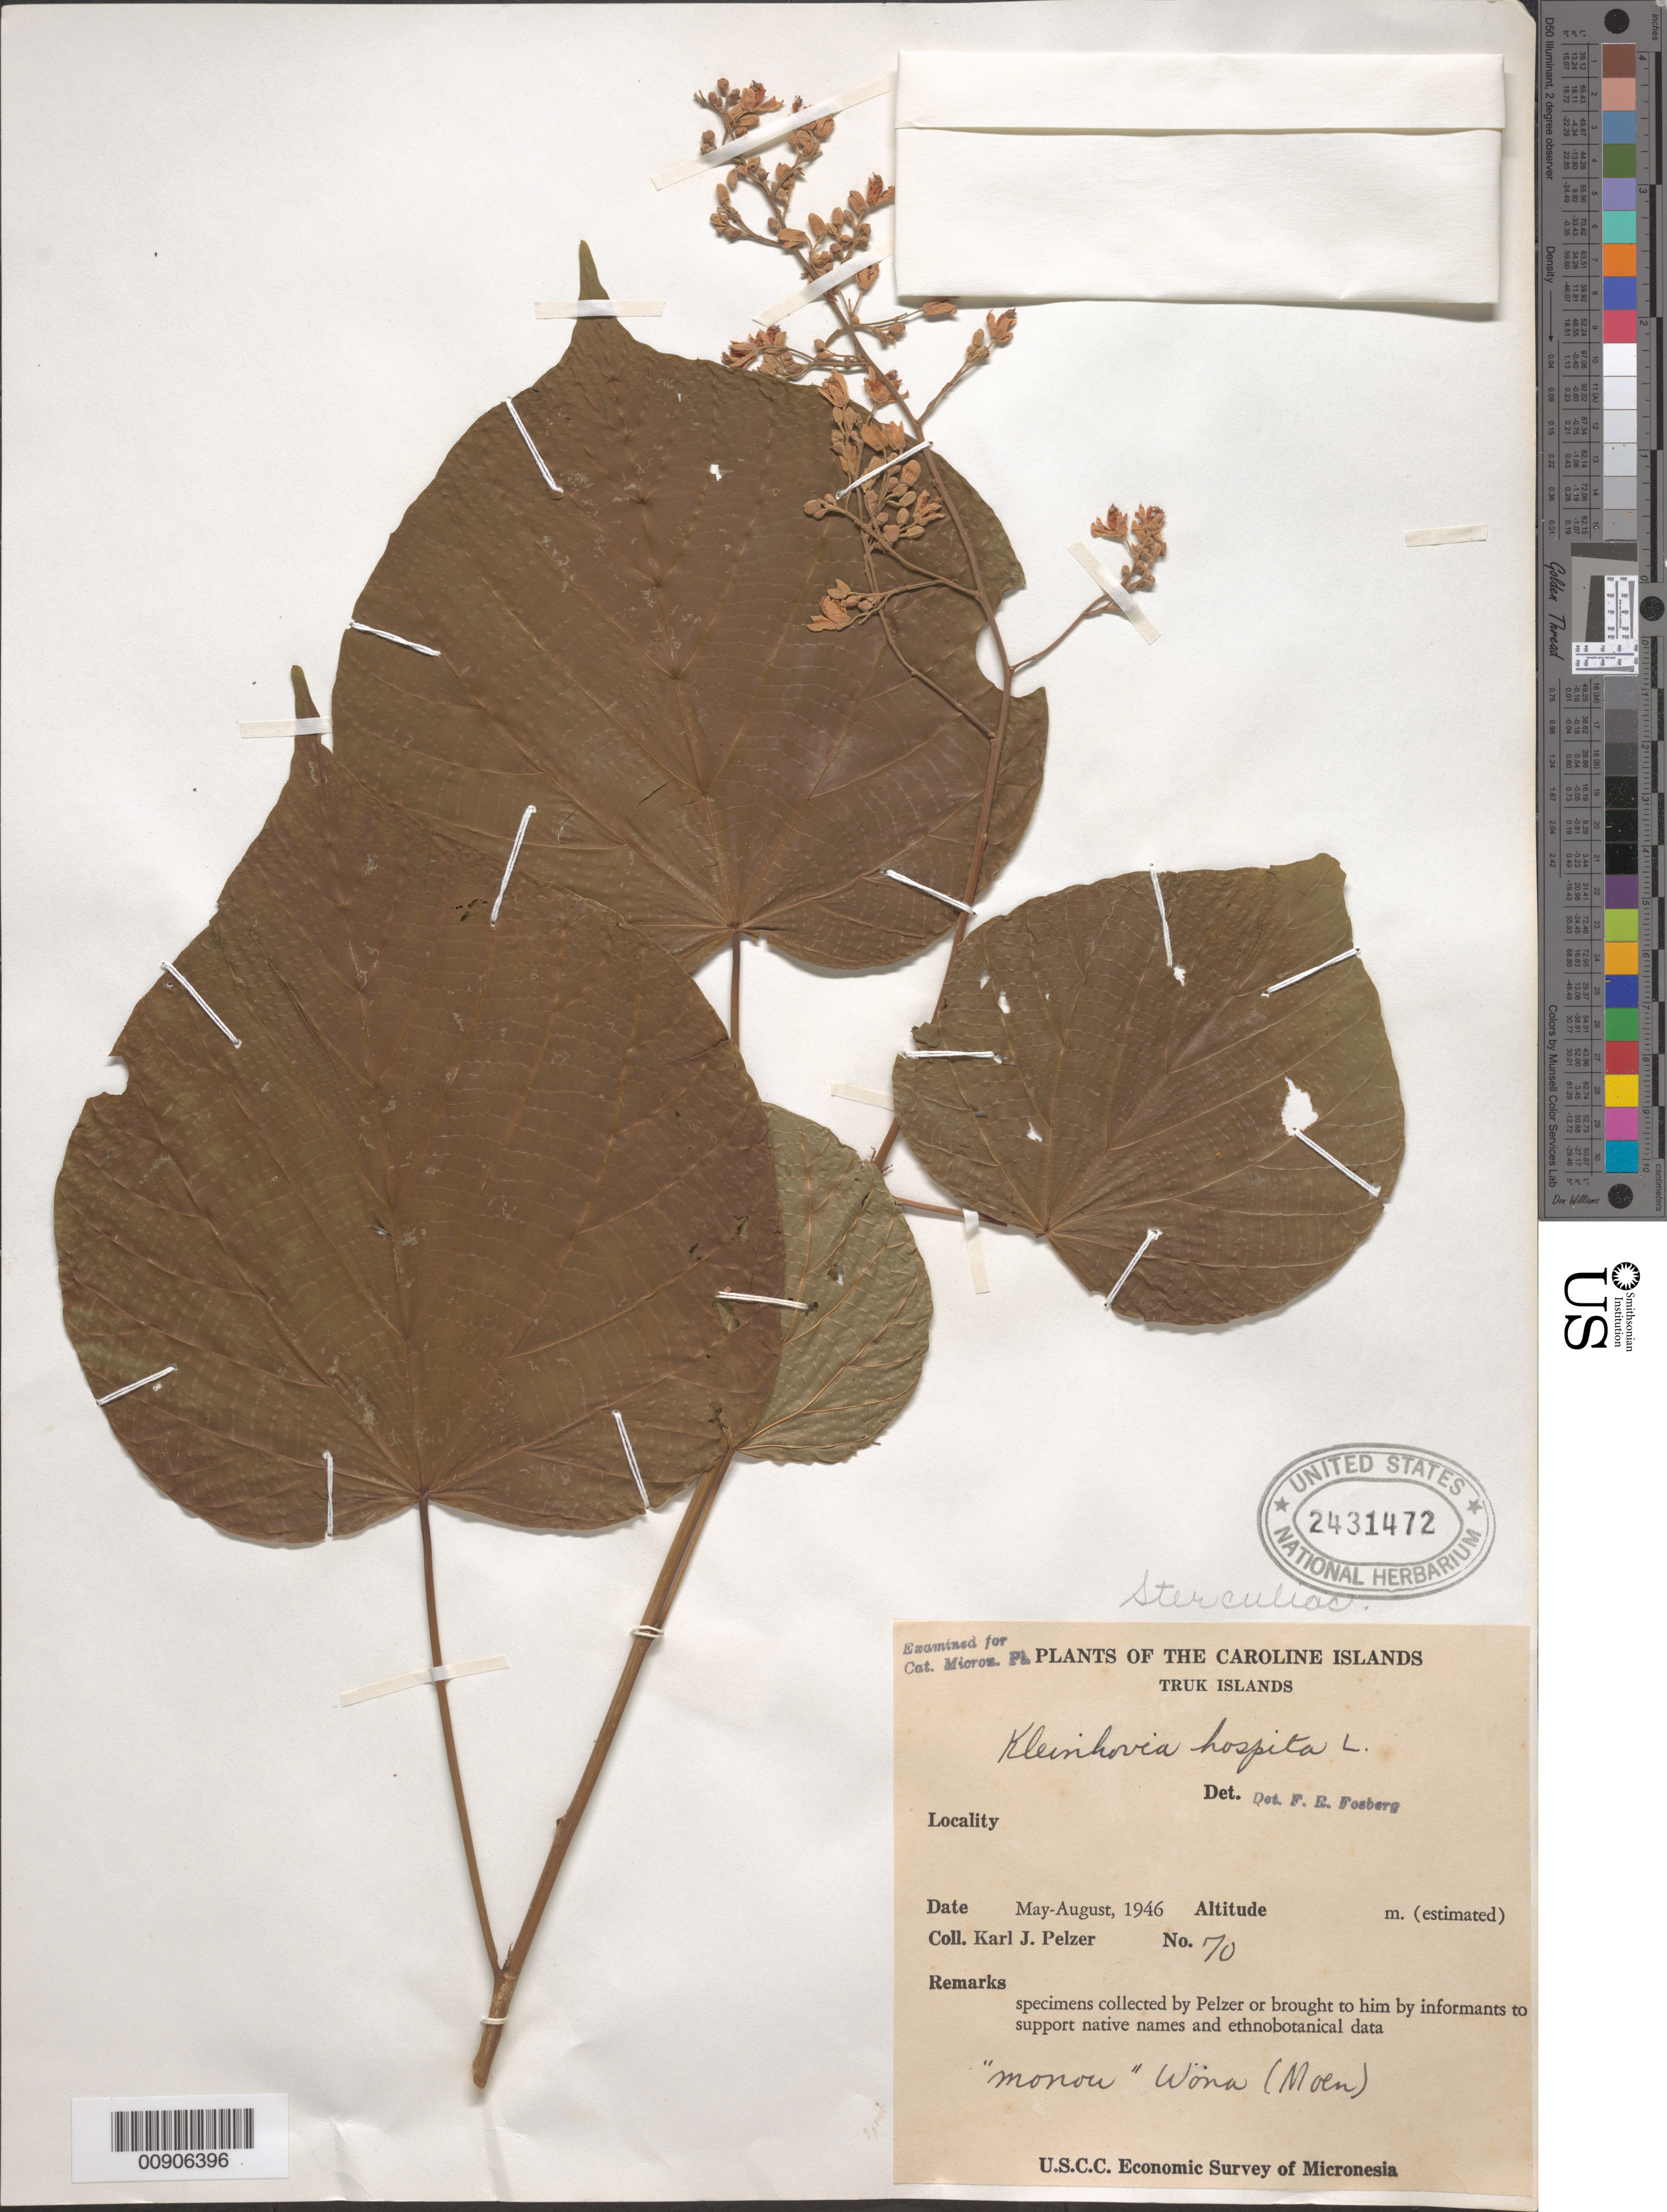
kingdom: Plantae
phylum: Tracheophyta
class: Magnoliopsida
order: Malvales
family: Malvaceae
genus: Kleinhovia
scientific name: Kleinhovia hospita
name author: L.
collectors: K. J. Pelzer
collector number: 70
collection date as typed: May 1946 to Aug 1946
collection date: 1946-05/1946-08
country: Micronesia, Federated States of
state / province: Truk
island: Truk (Chuuk) Is.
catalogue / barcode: US 2431472